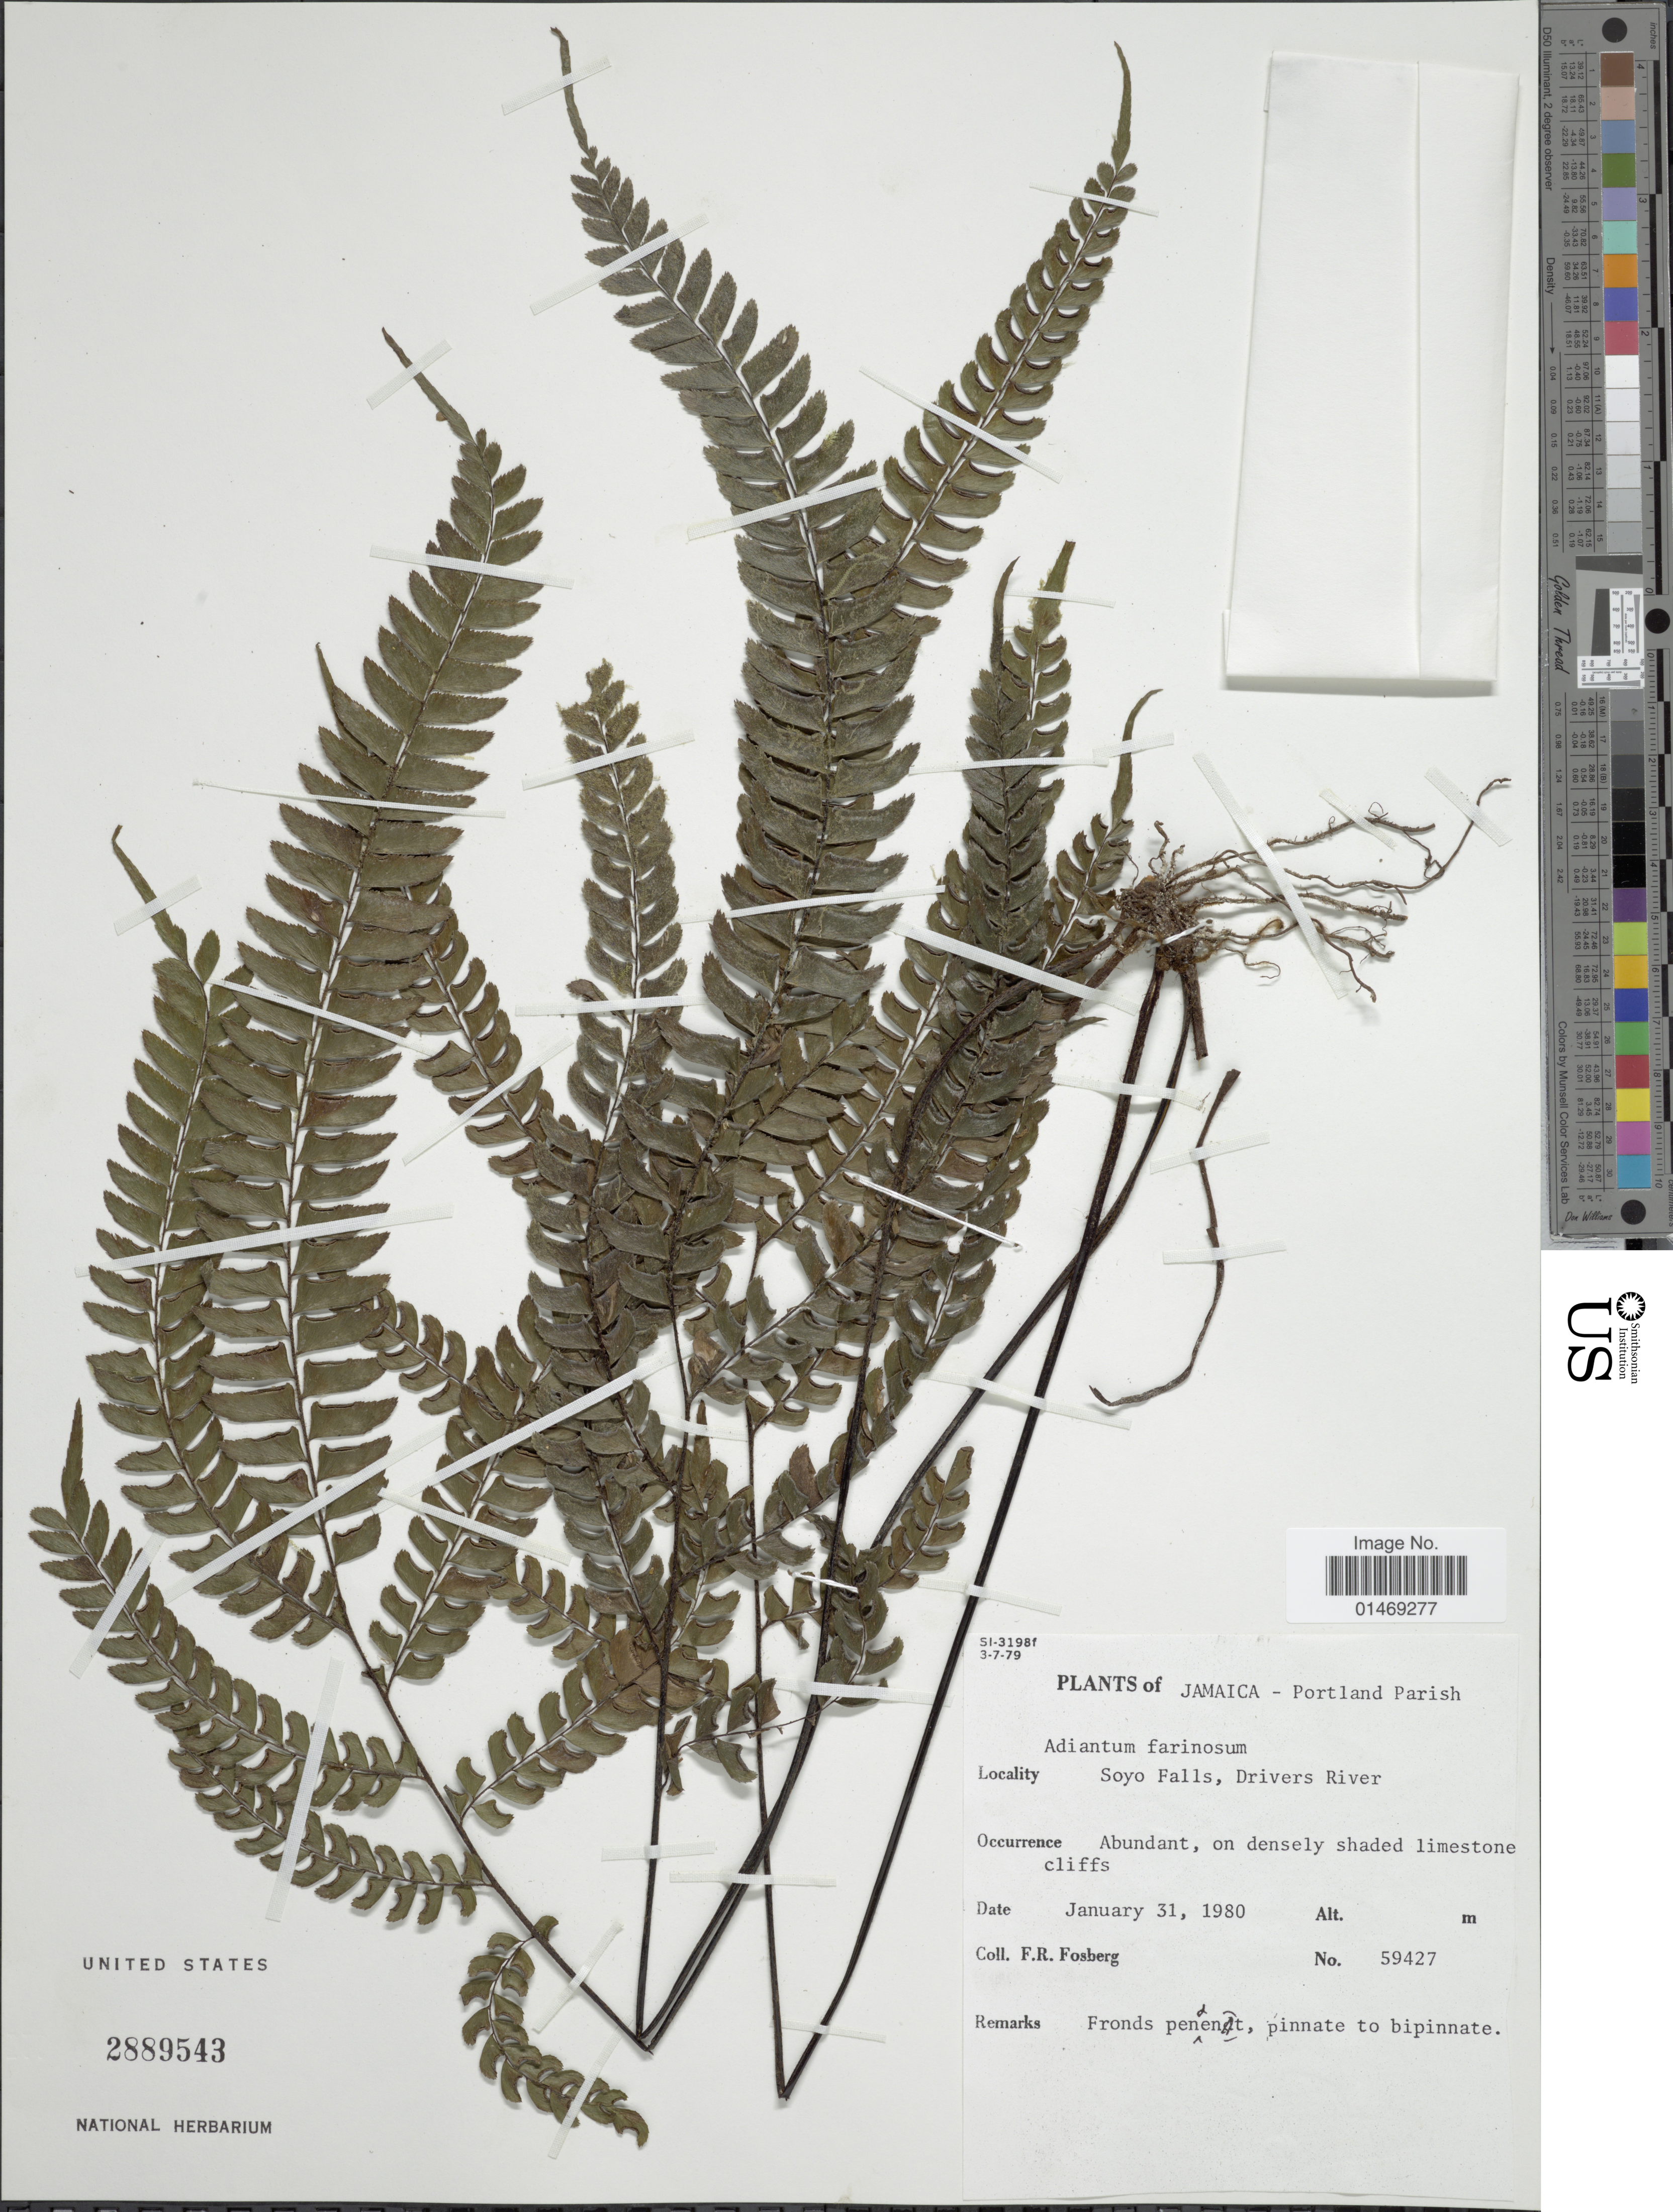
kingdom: Plantae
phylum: Tracheophyta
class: Polypodiopsida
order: Polypodiales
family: Pteridaceae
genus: Adiantum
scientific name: Adiantum pulverulentum var. caudatum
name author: Jenman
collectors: F. R. Fosberg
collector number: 59427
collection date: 1980-01-31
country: Jamaica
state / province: Portland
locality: Soyo falls, Drivers River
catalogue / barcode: US 2889543